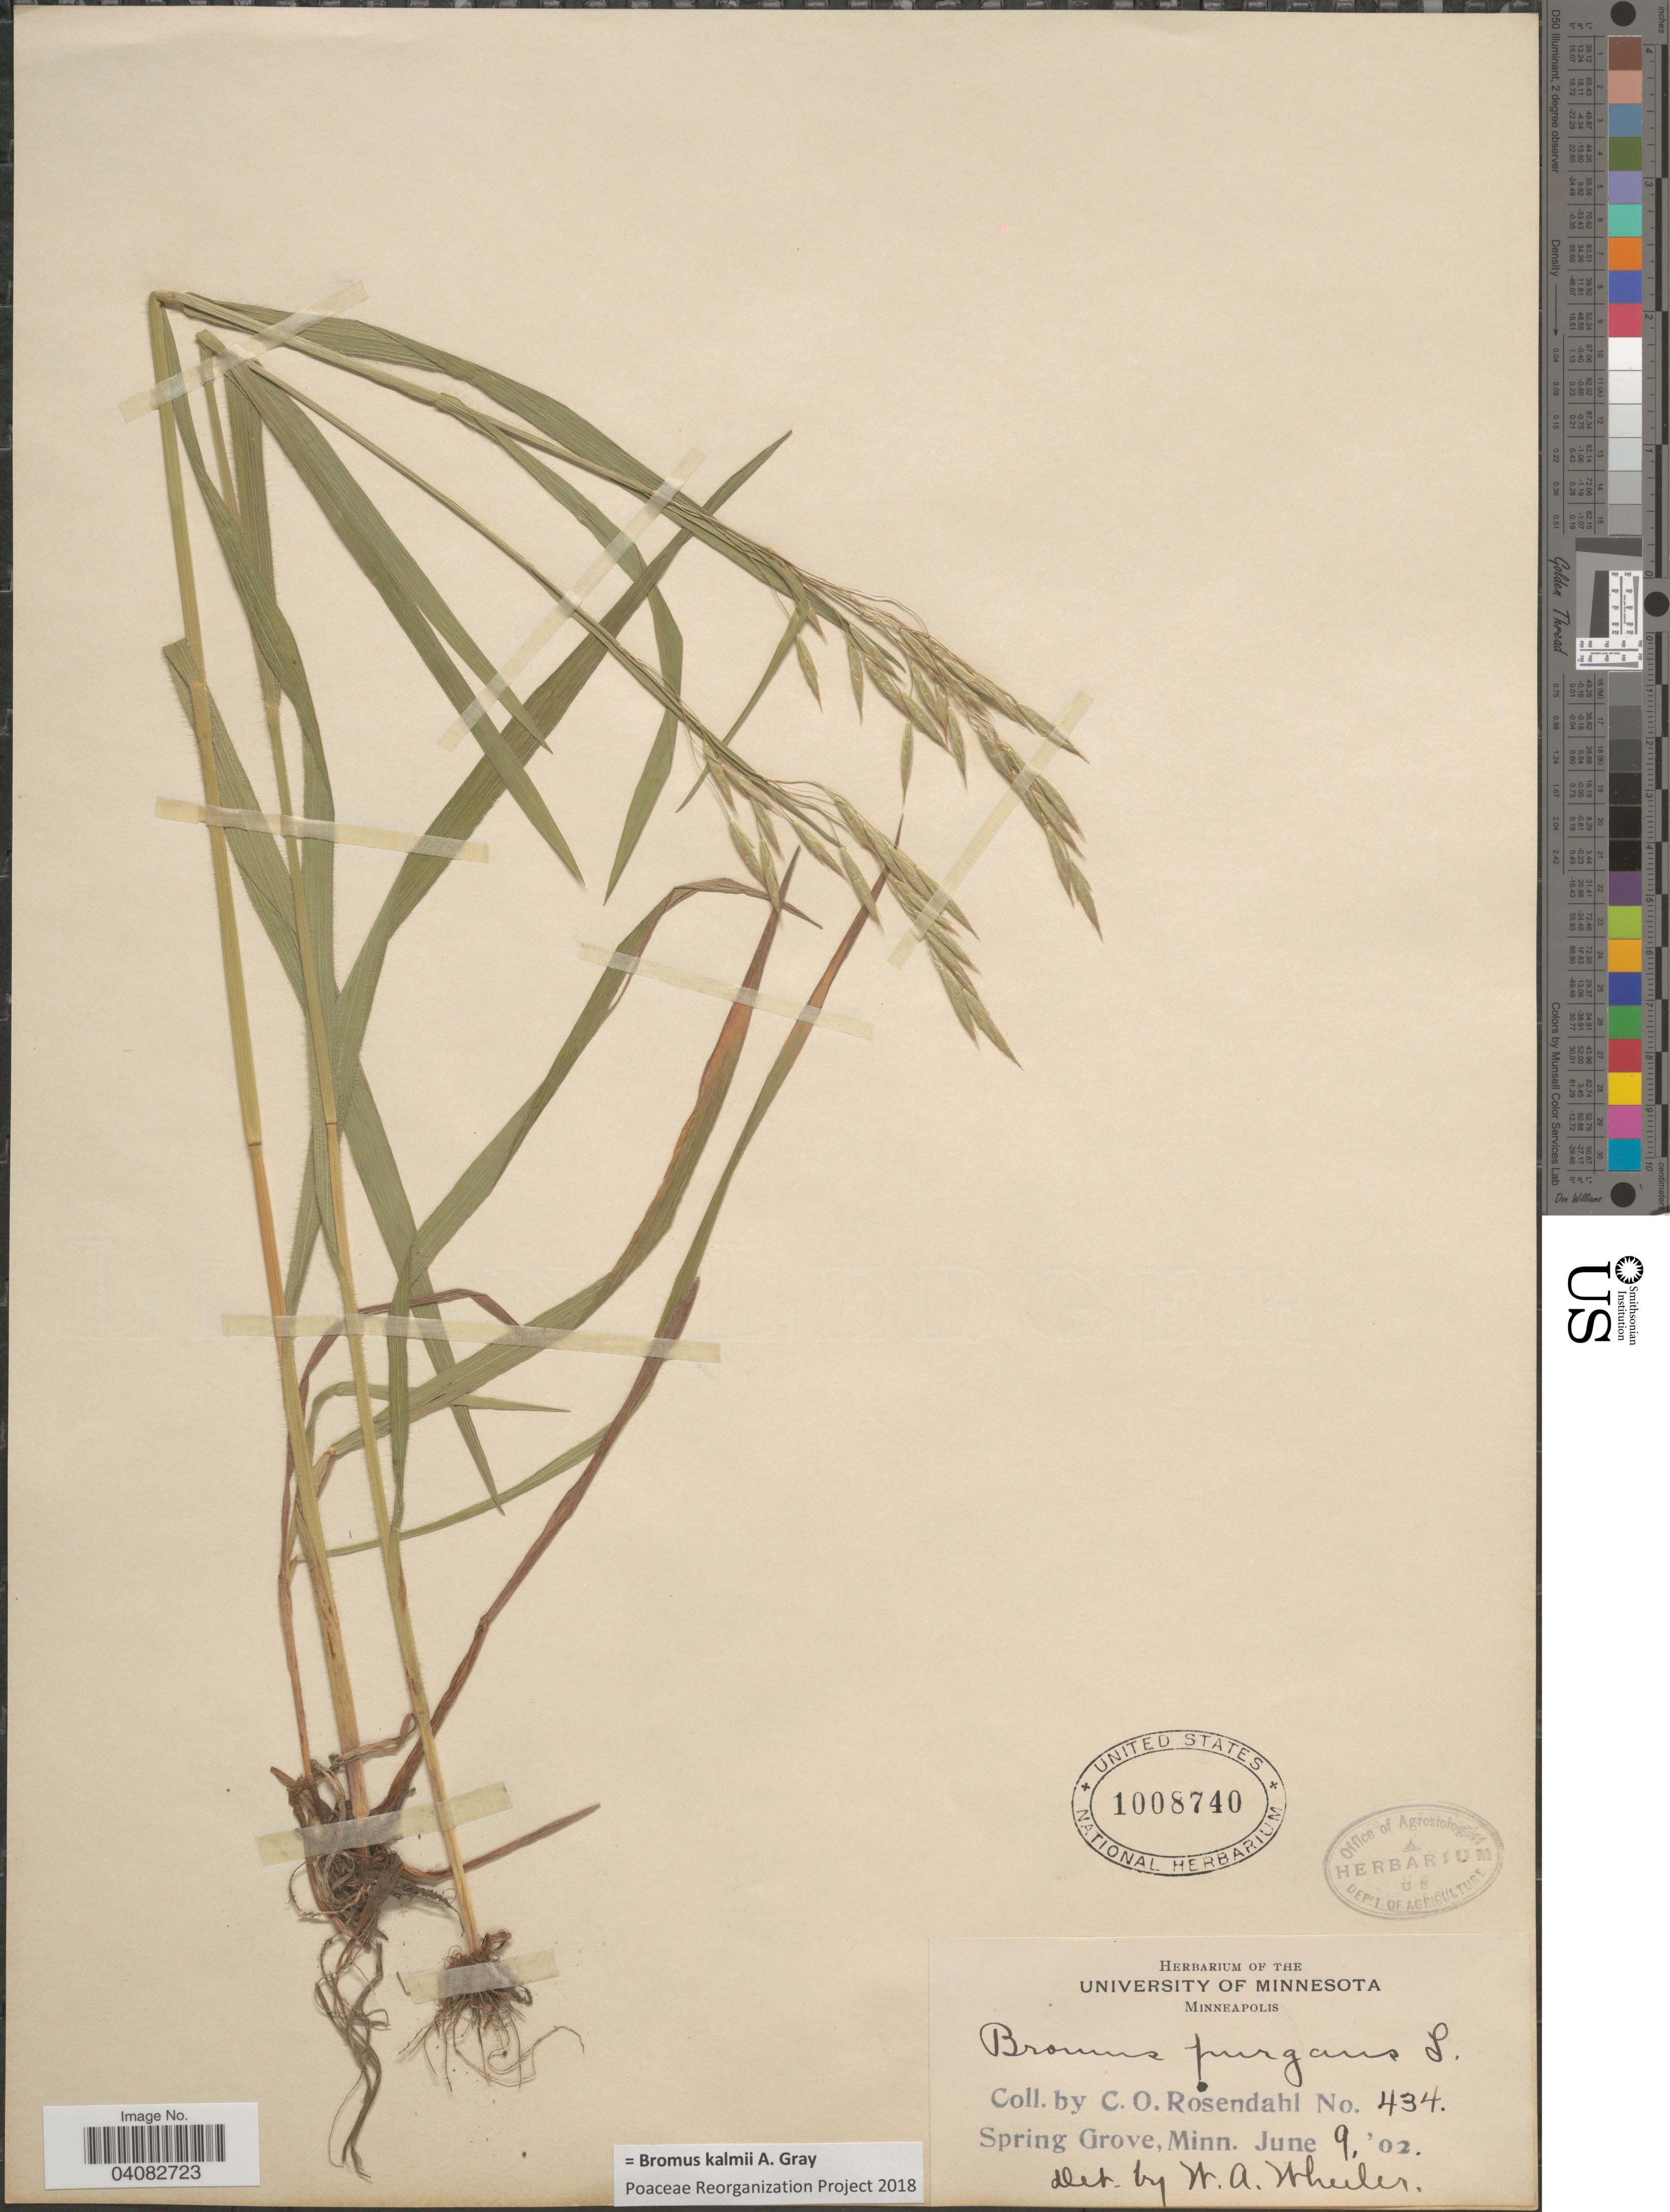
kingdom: Plantae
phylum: Tracheophyta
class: Liliopsida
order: Poales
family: Poaceae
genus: Bromus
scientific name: Bromus kalmii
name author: A. Gray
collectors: C. O. Rosendahl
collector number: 434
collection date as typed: Transcribed d/m/y: 9/6/2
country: United States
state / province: Minnesota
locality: Spring Grove.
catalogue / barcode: US 1008740